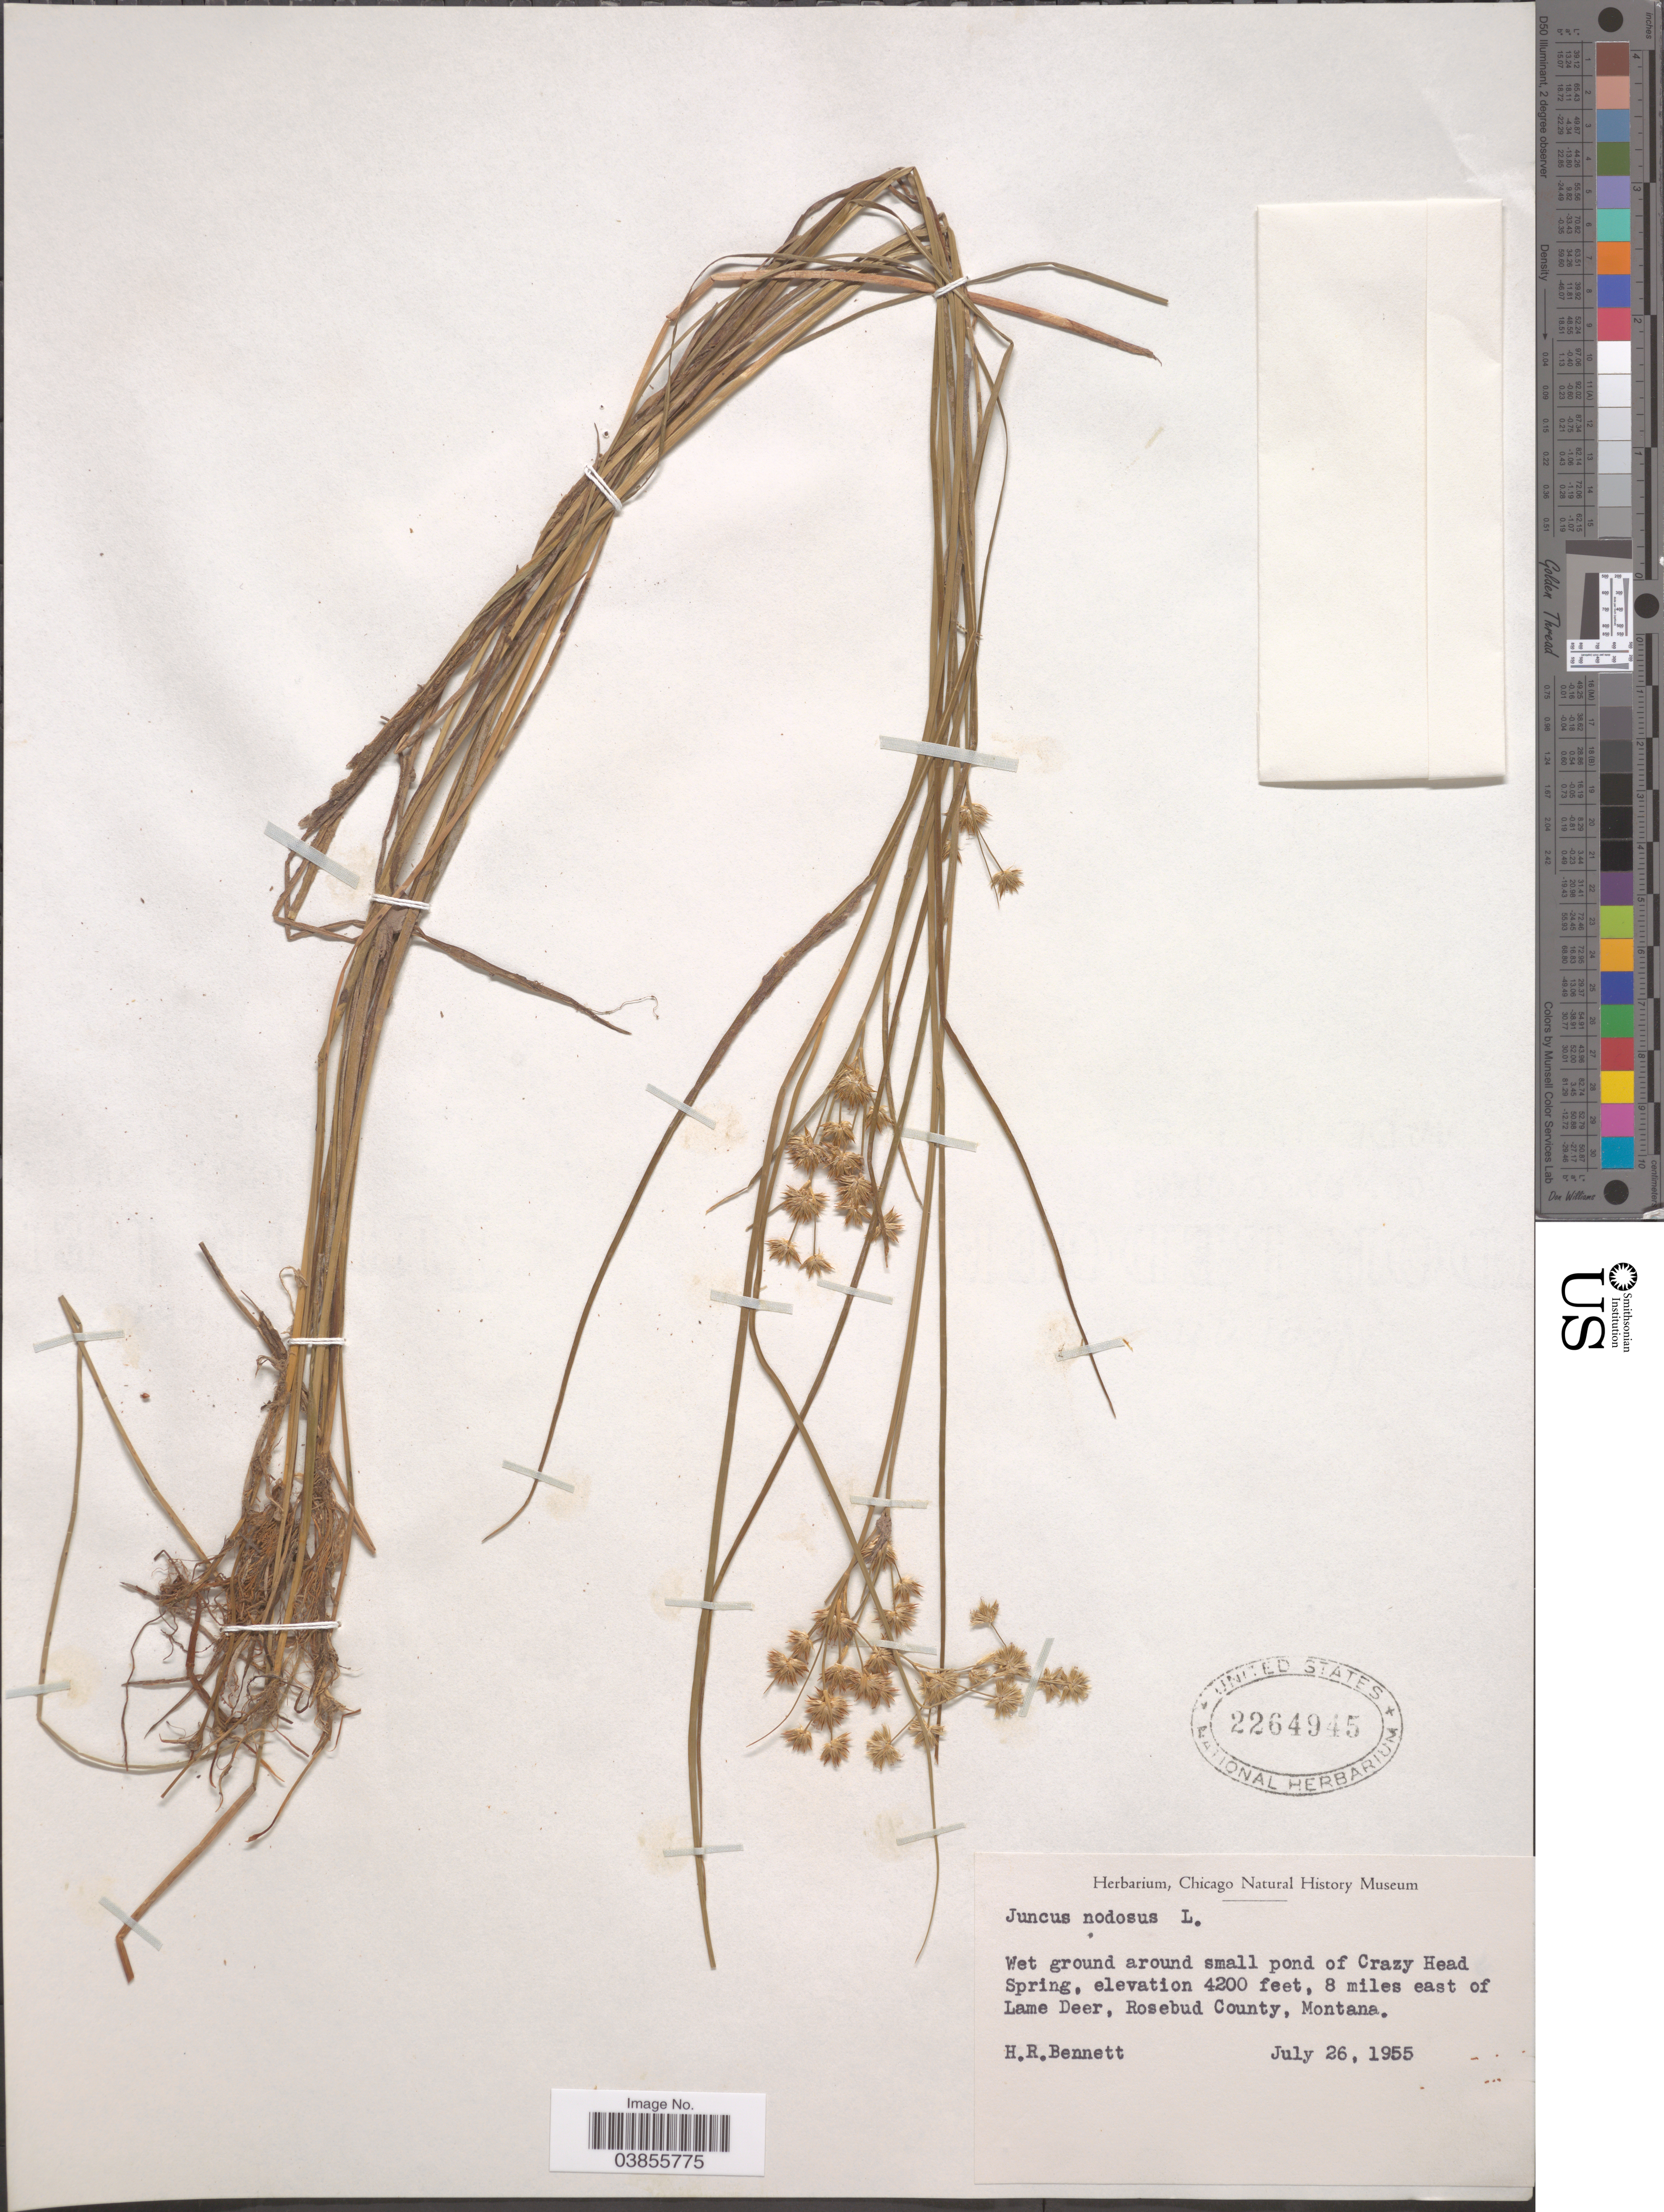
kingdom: Plantae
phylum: Tracheophyta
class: Liliopsida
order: Poales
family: Juncaceae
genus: Juncus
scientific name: Juncus nodosus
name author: L.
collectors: H. R. Bennett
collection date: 1955-07-26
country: United States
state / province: Montana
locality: Wet ground around small pond of Crazy Head Spring, 8 miles east of Lame Deer, Rosebud County.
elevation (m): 1280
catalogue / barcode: US 2264945